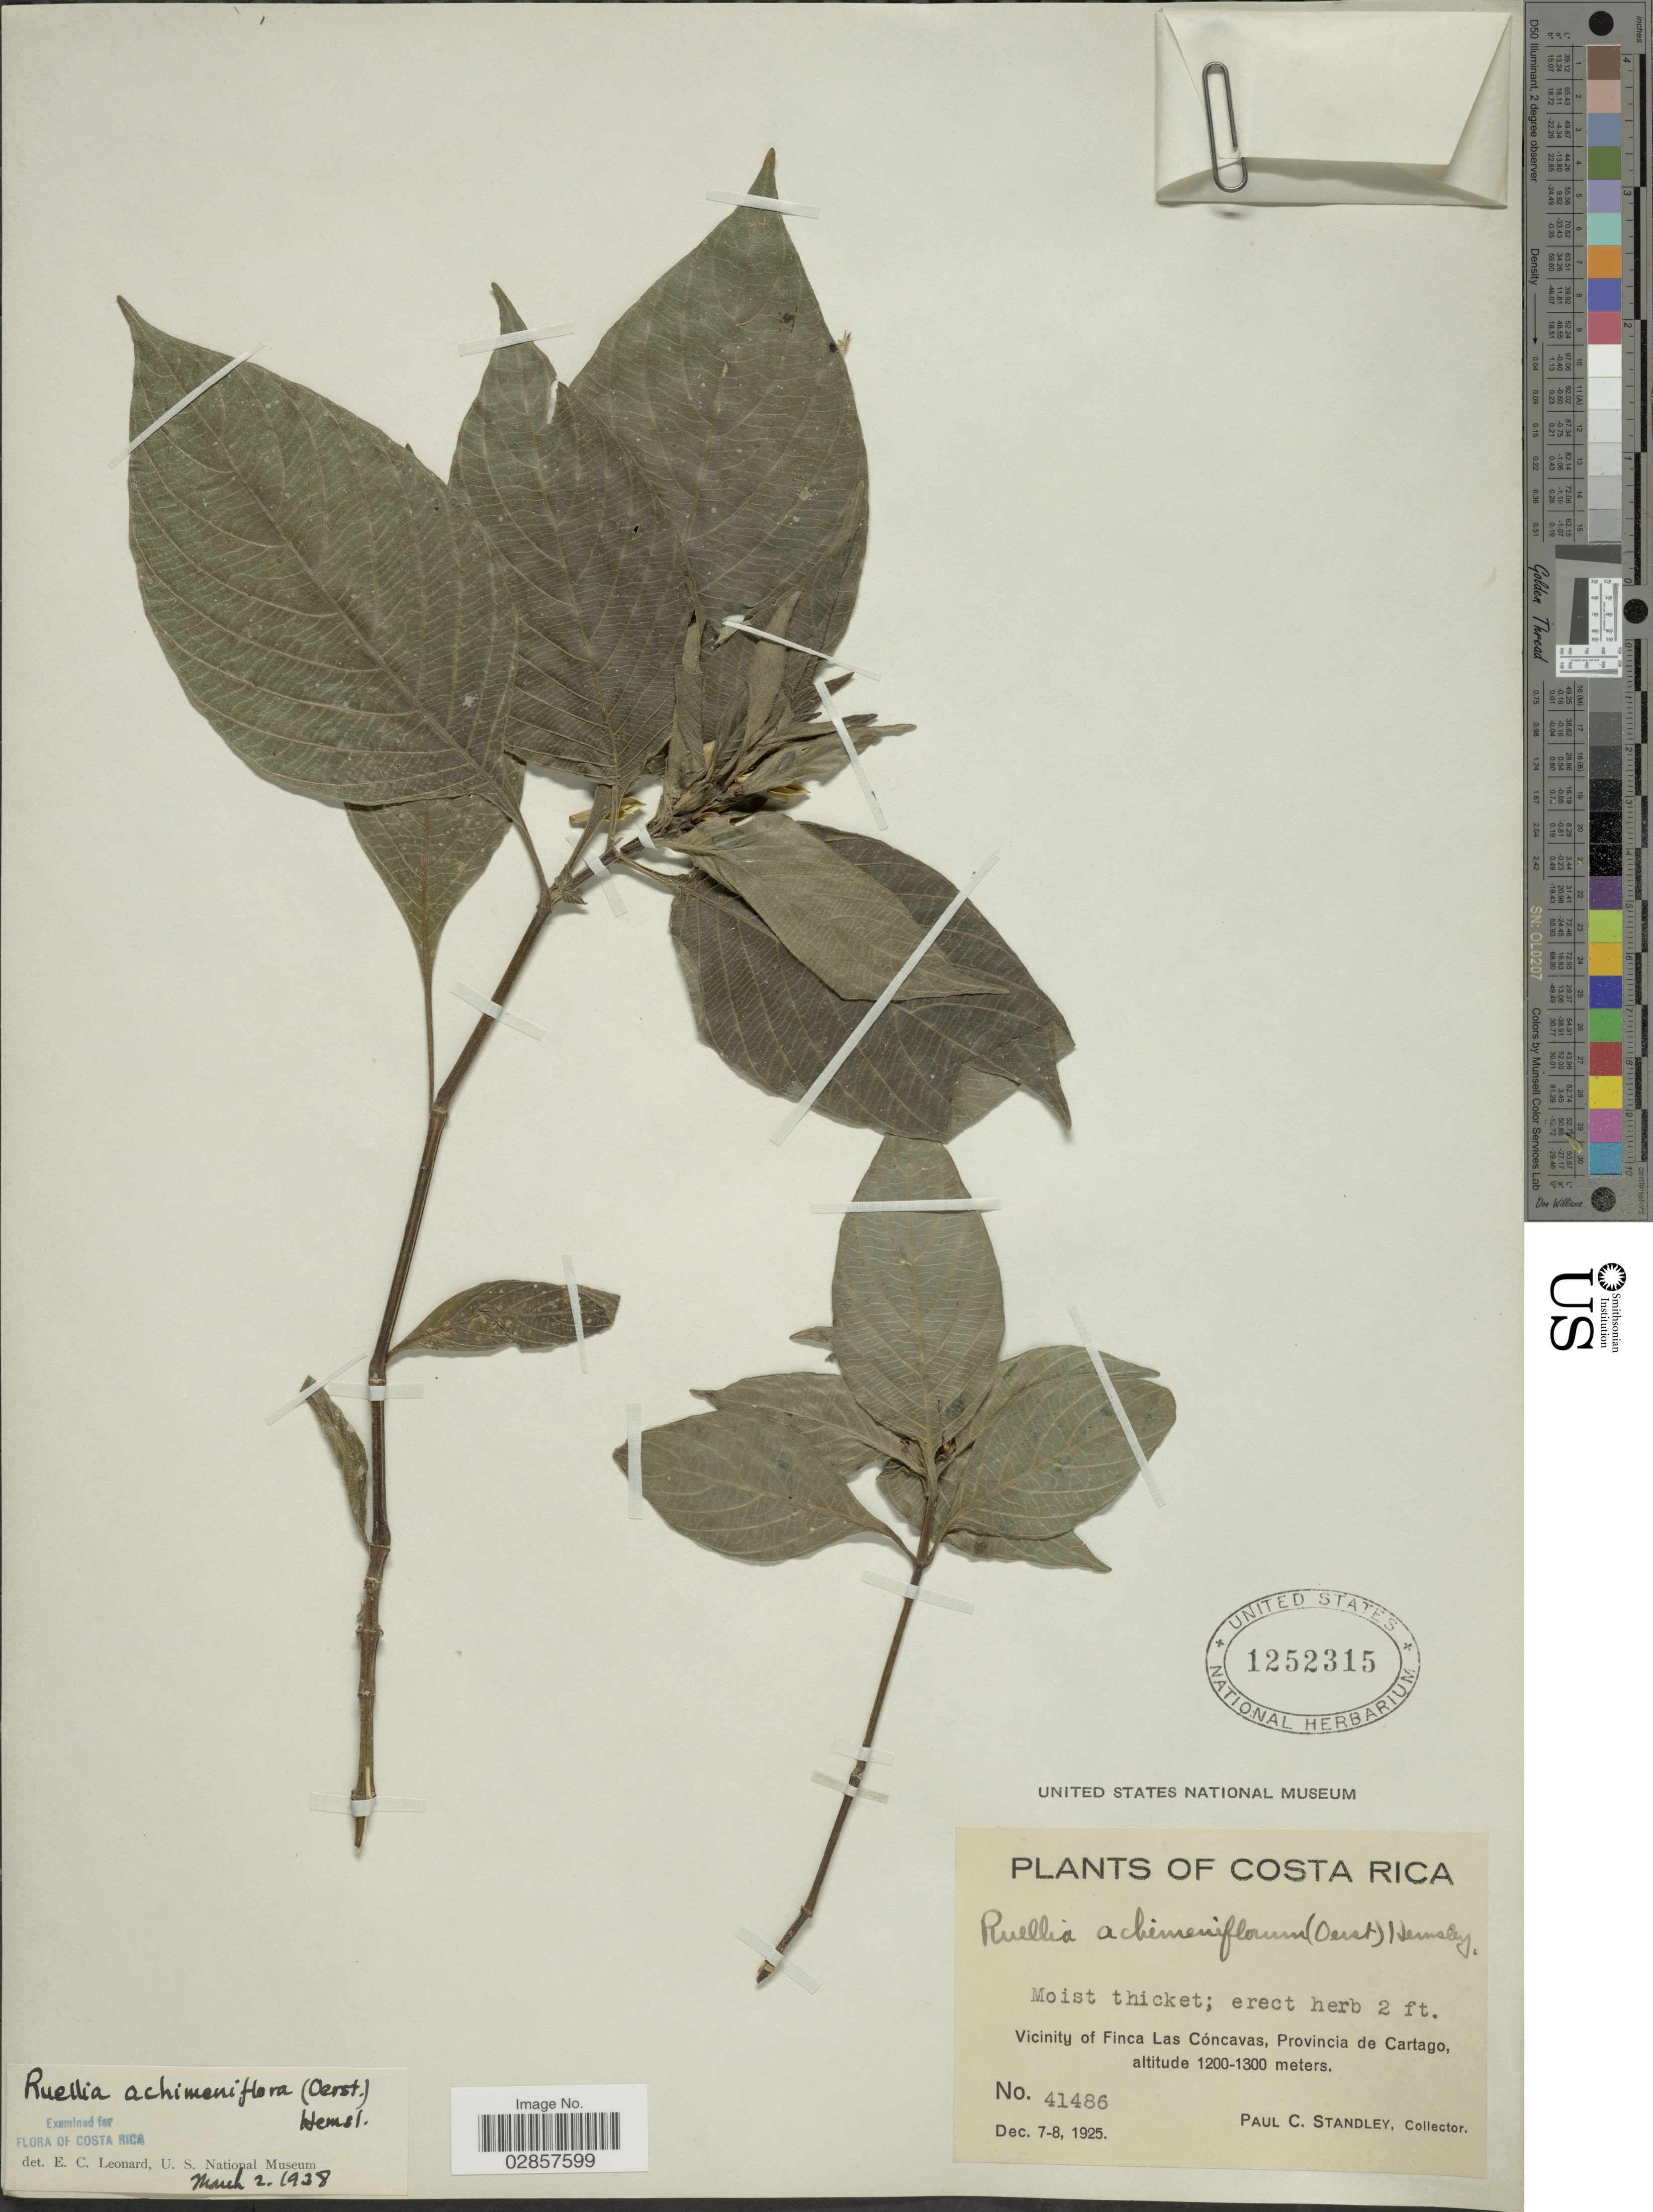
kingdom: Plantae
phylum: Tracheophyta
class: Magnoliopsida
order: Lamiales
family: Acanthaceae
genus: Ruellia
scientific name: Ruellia jussieuoides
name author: Schltdl. & Cham.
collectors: P. C. Standley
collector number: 41486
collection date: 1925-12-07/1925-12-08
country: Costa Rica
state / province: Cartago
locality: Vicinity of Finca Las Cóncavas, Provincia de Cartago.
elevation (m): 1200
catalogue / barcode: US 1252315